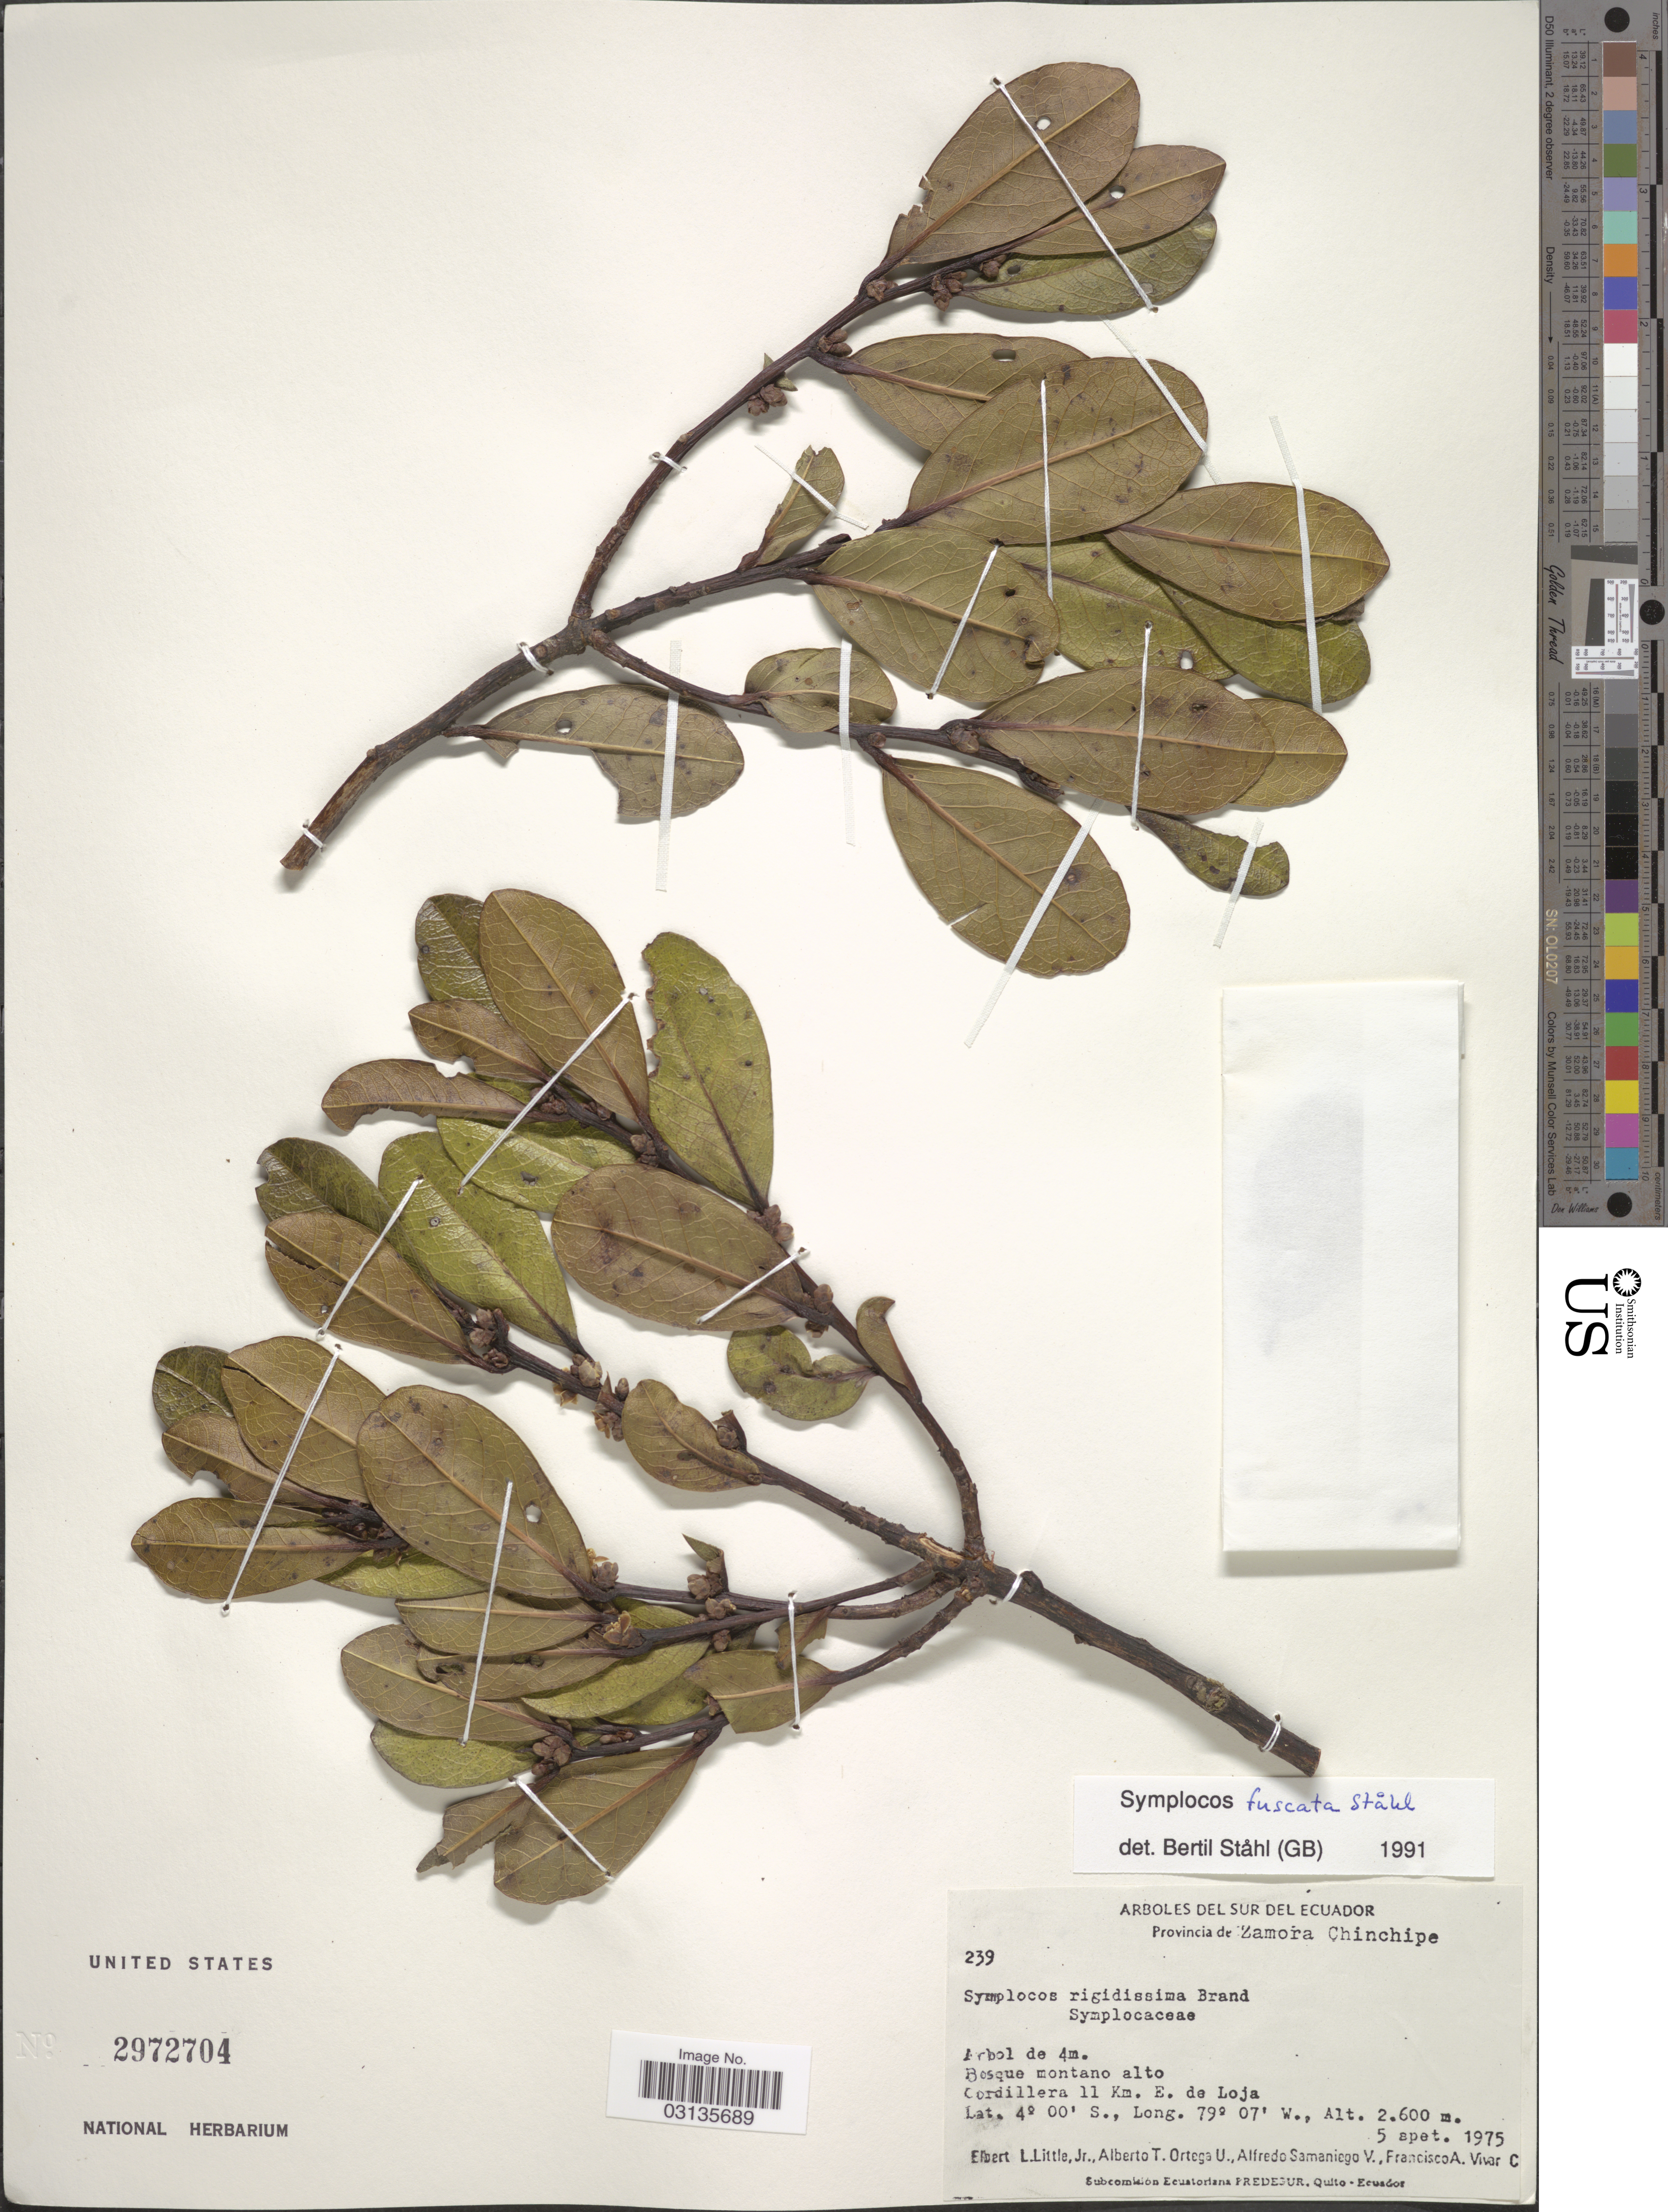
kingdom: Plantae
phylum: Tracheophyta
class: Magnoliopsida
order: Ericales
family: Symplocaceae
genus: Symplocos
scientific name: Symplocos fuscata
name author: B. Ståhl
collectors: E. L. Little, A. T. Ortega U., A. Samaniego & F. A. Vivar C.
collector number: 239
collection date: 1975-09-05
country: Ecuador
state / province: Zamora-Chinchipe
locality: Cordillera 11 Km. E. de Loja.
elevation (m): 2600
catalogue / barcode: US 2972704